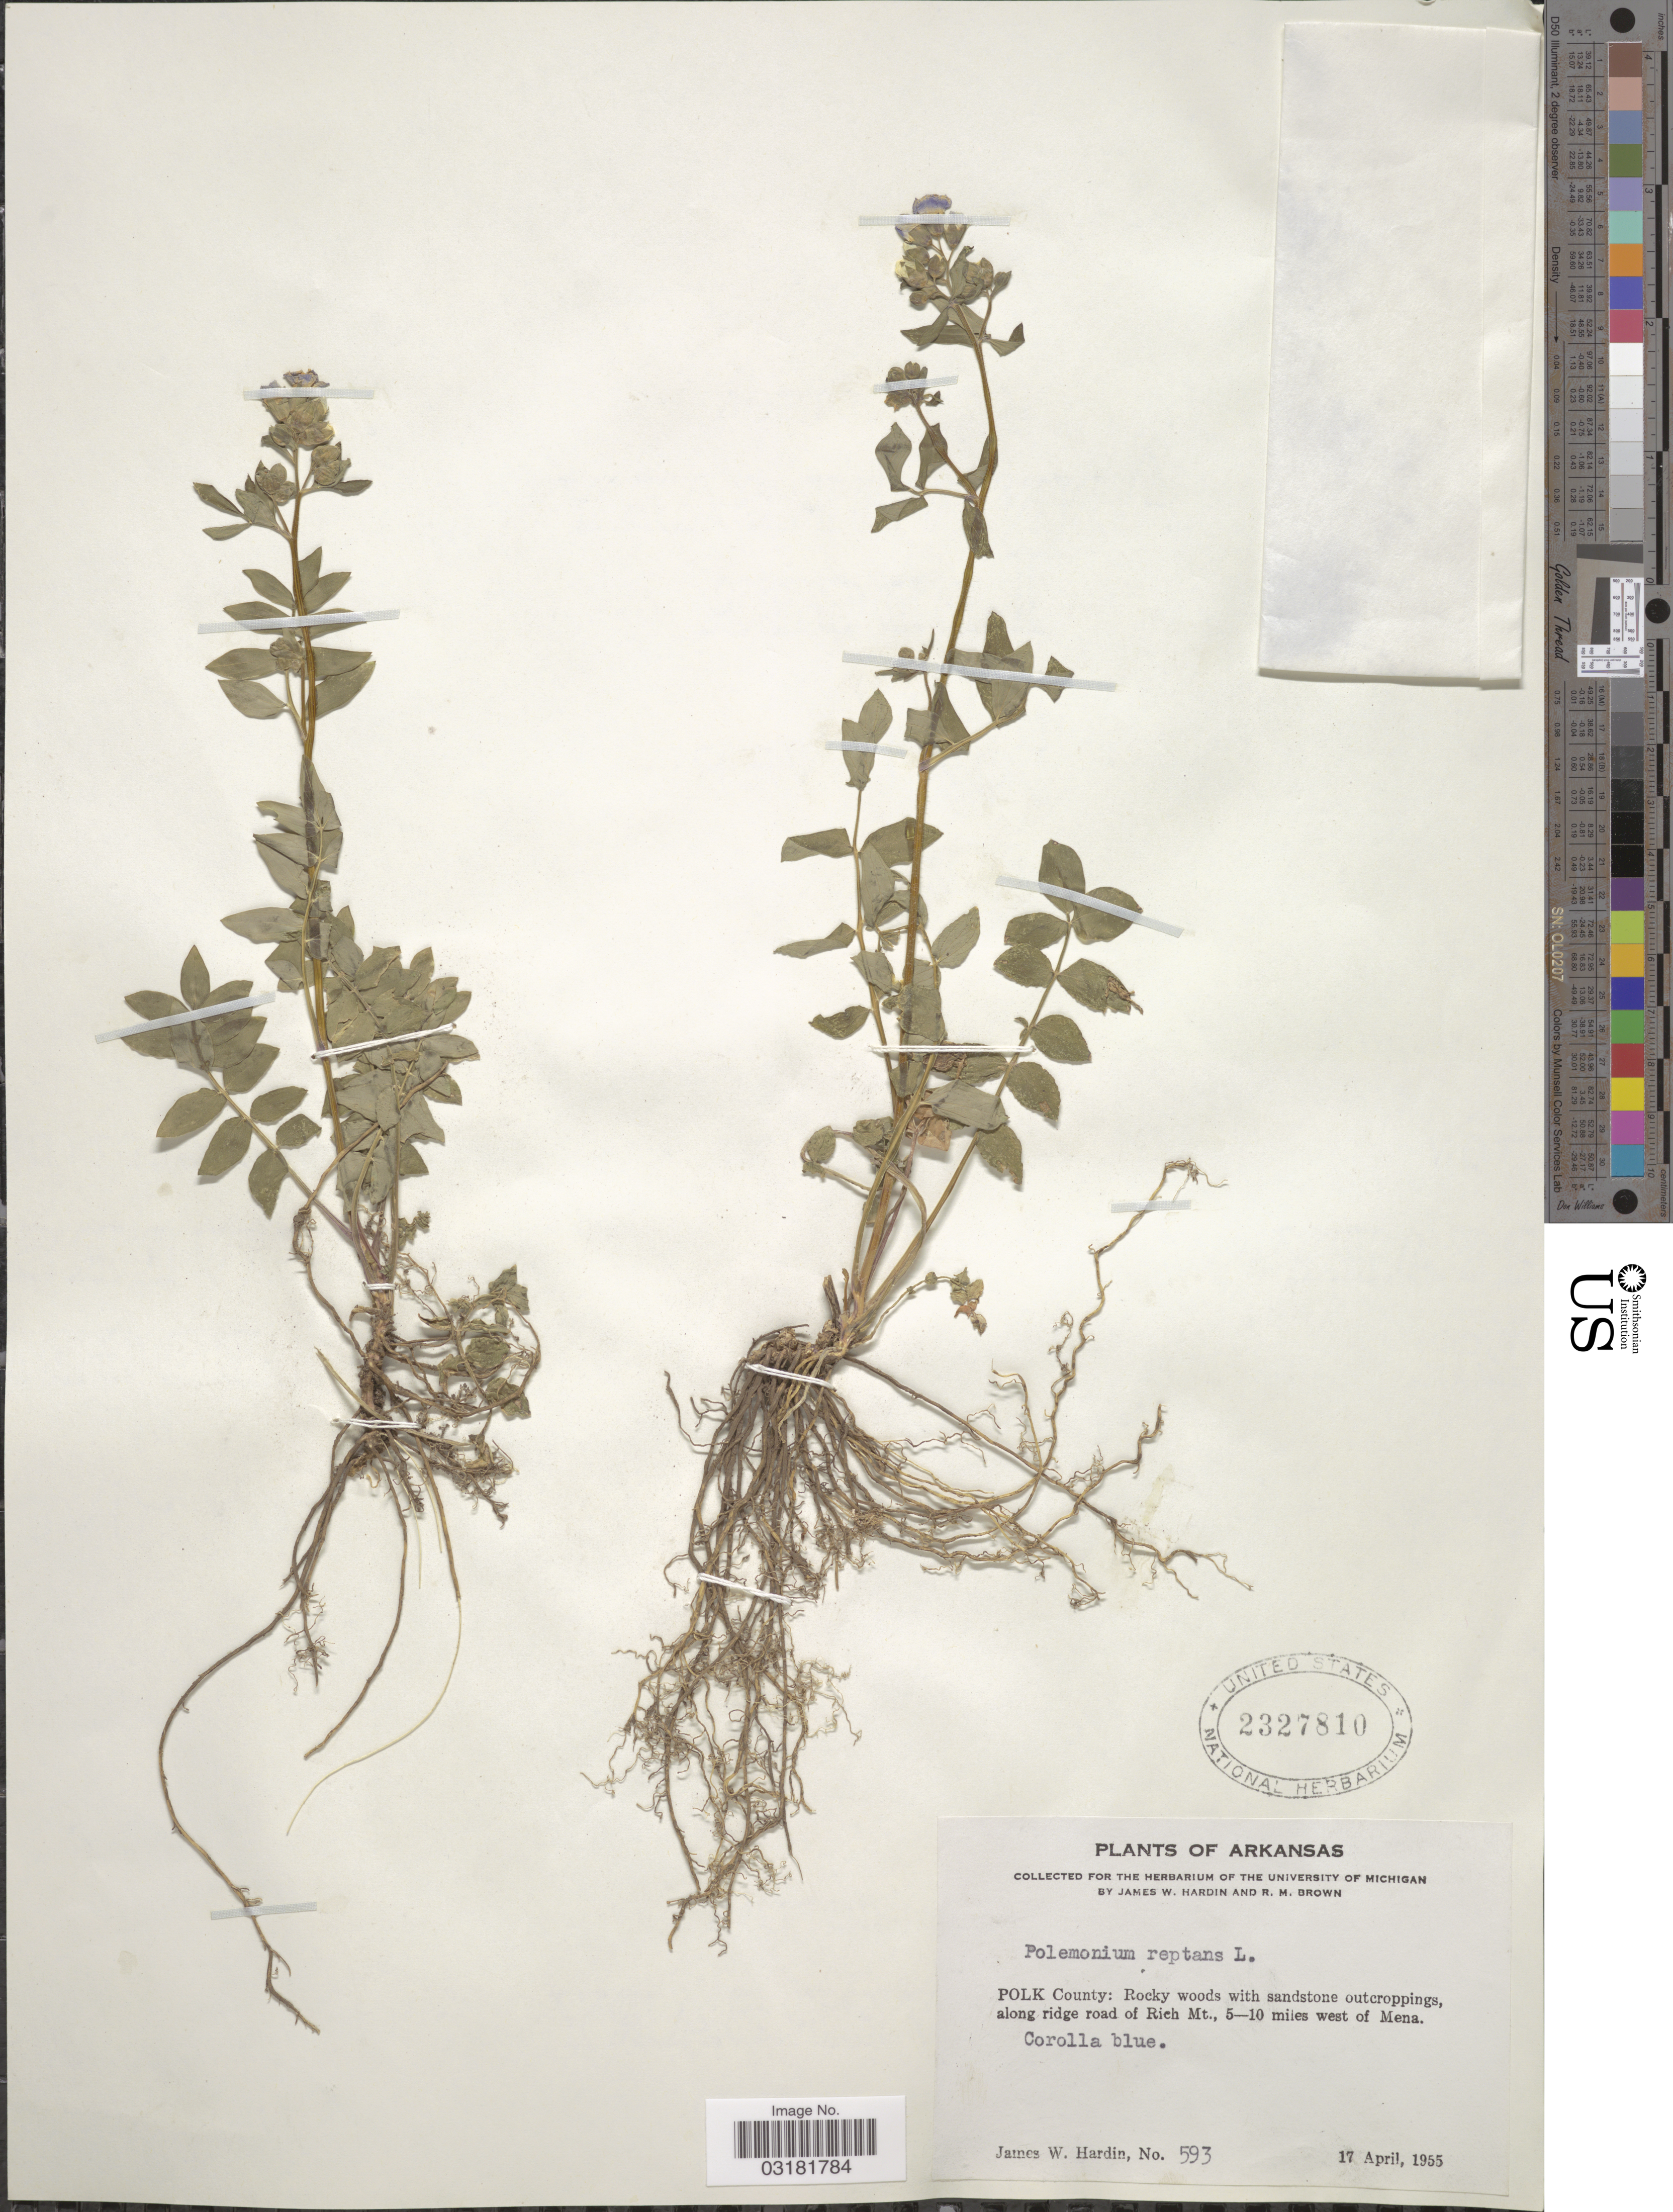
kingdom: Plantae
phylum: Tracheophyta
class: Magnoliopsida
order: Ericales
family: Polemoniaceae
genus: Polemonium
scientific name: Polemonium reptans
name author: L.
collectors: J. Hardin & R. Brown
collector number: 593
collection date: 1955-04-17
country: United States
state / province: Arkansas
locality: Polk County: along ridge road of Rich Mt., 5-10 miles west of Mena.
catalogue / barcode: US 2327810